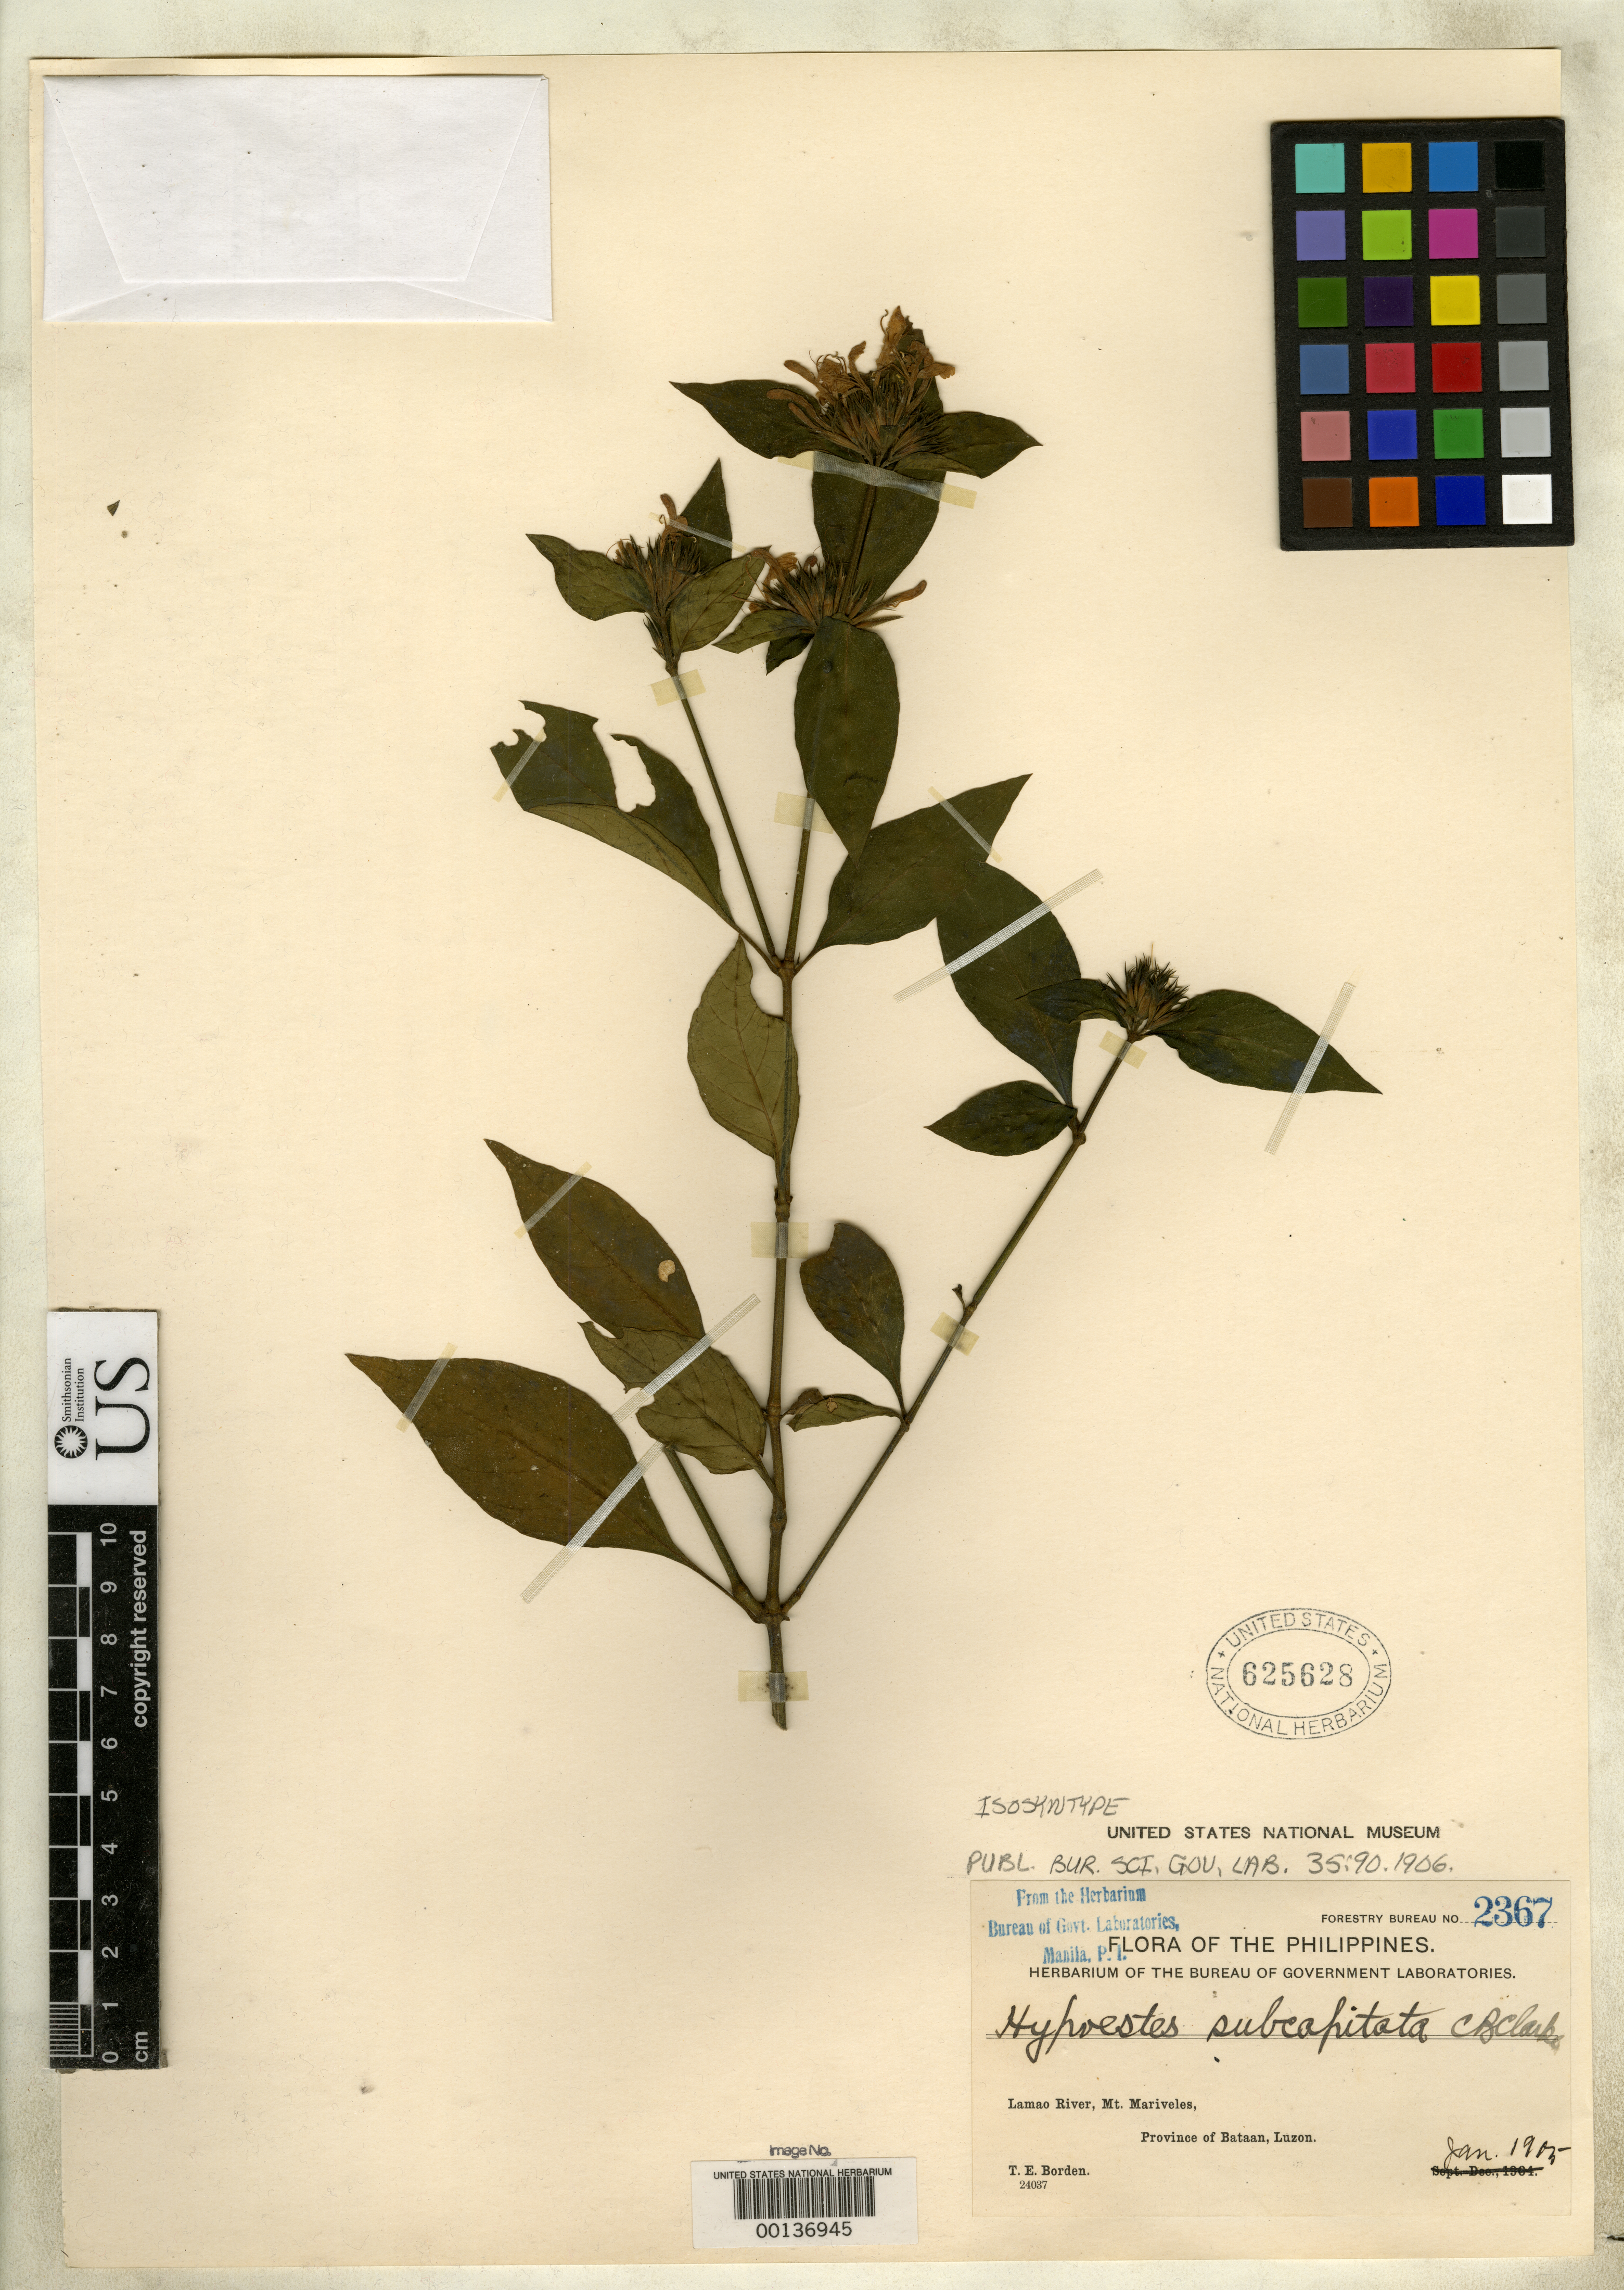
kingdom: Plantae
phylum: Tracheophyta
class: Magnoliopsida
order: Lamiales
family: Acanthaceae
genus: Hypoestes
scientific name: Hypoestes subcapitata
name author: C.B. Clarke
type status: Isosyntype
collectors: T. E. Borden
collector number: Bur. Sci. 2367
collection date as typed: Jan 1905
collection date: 1905-01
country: Philippines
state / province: Central Luzon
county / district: Bataan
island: Luzon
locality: Lamao River, Mt. Mariveles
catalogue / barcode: US 625628